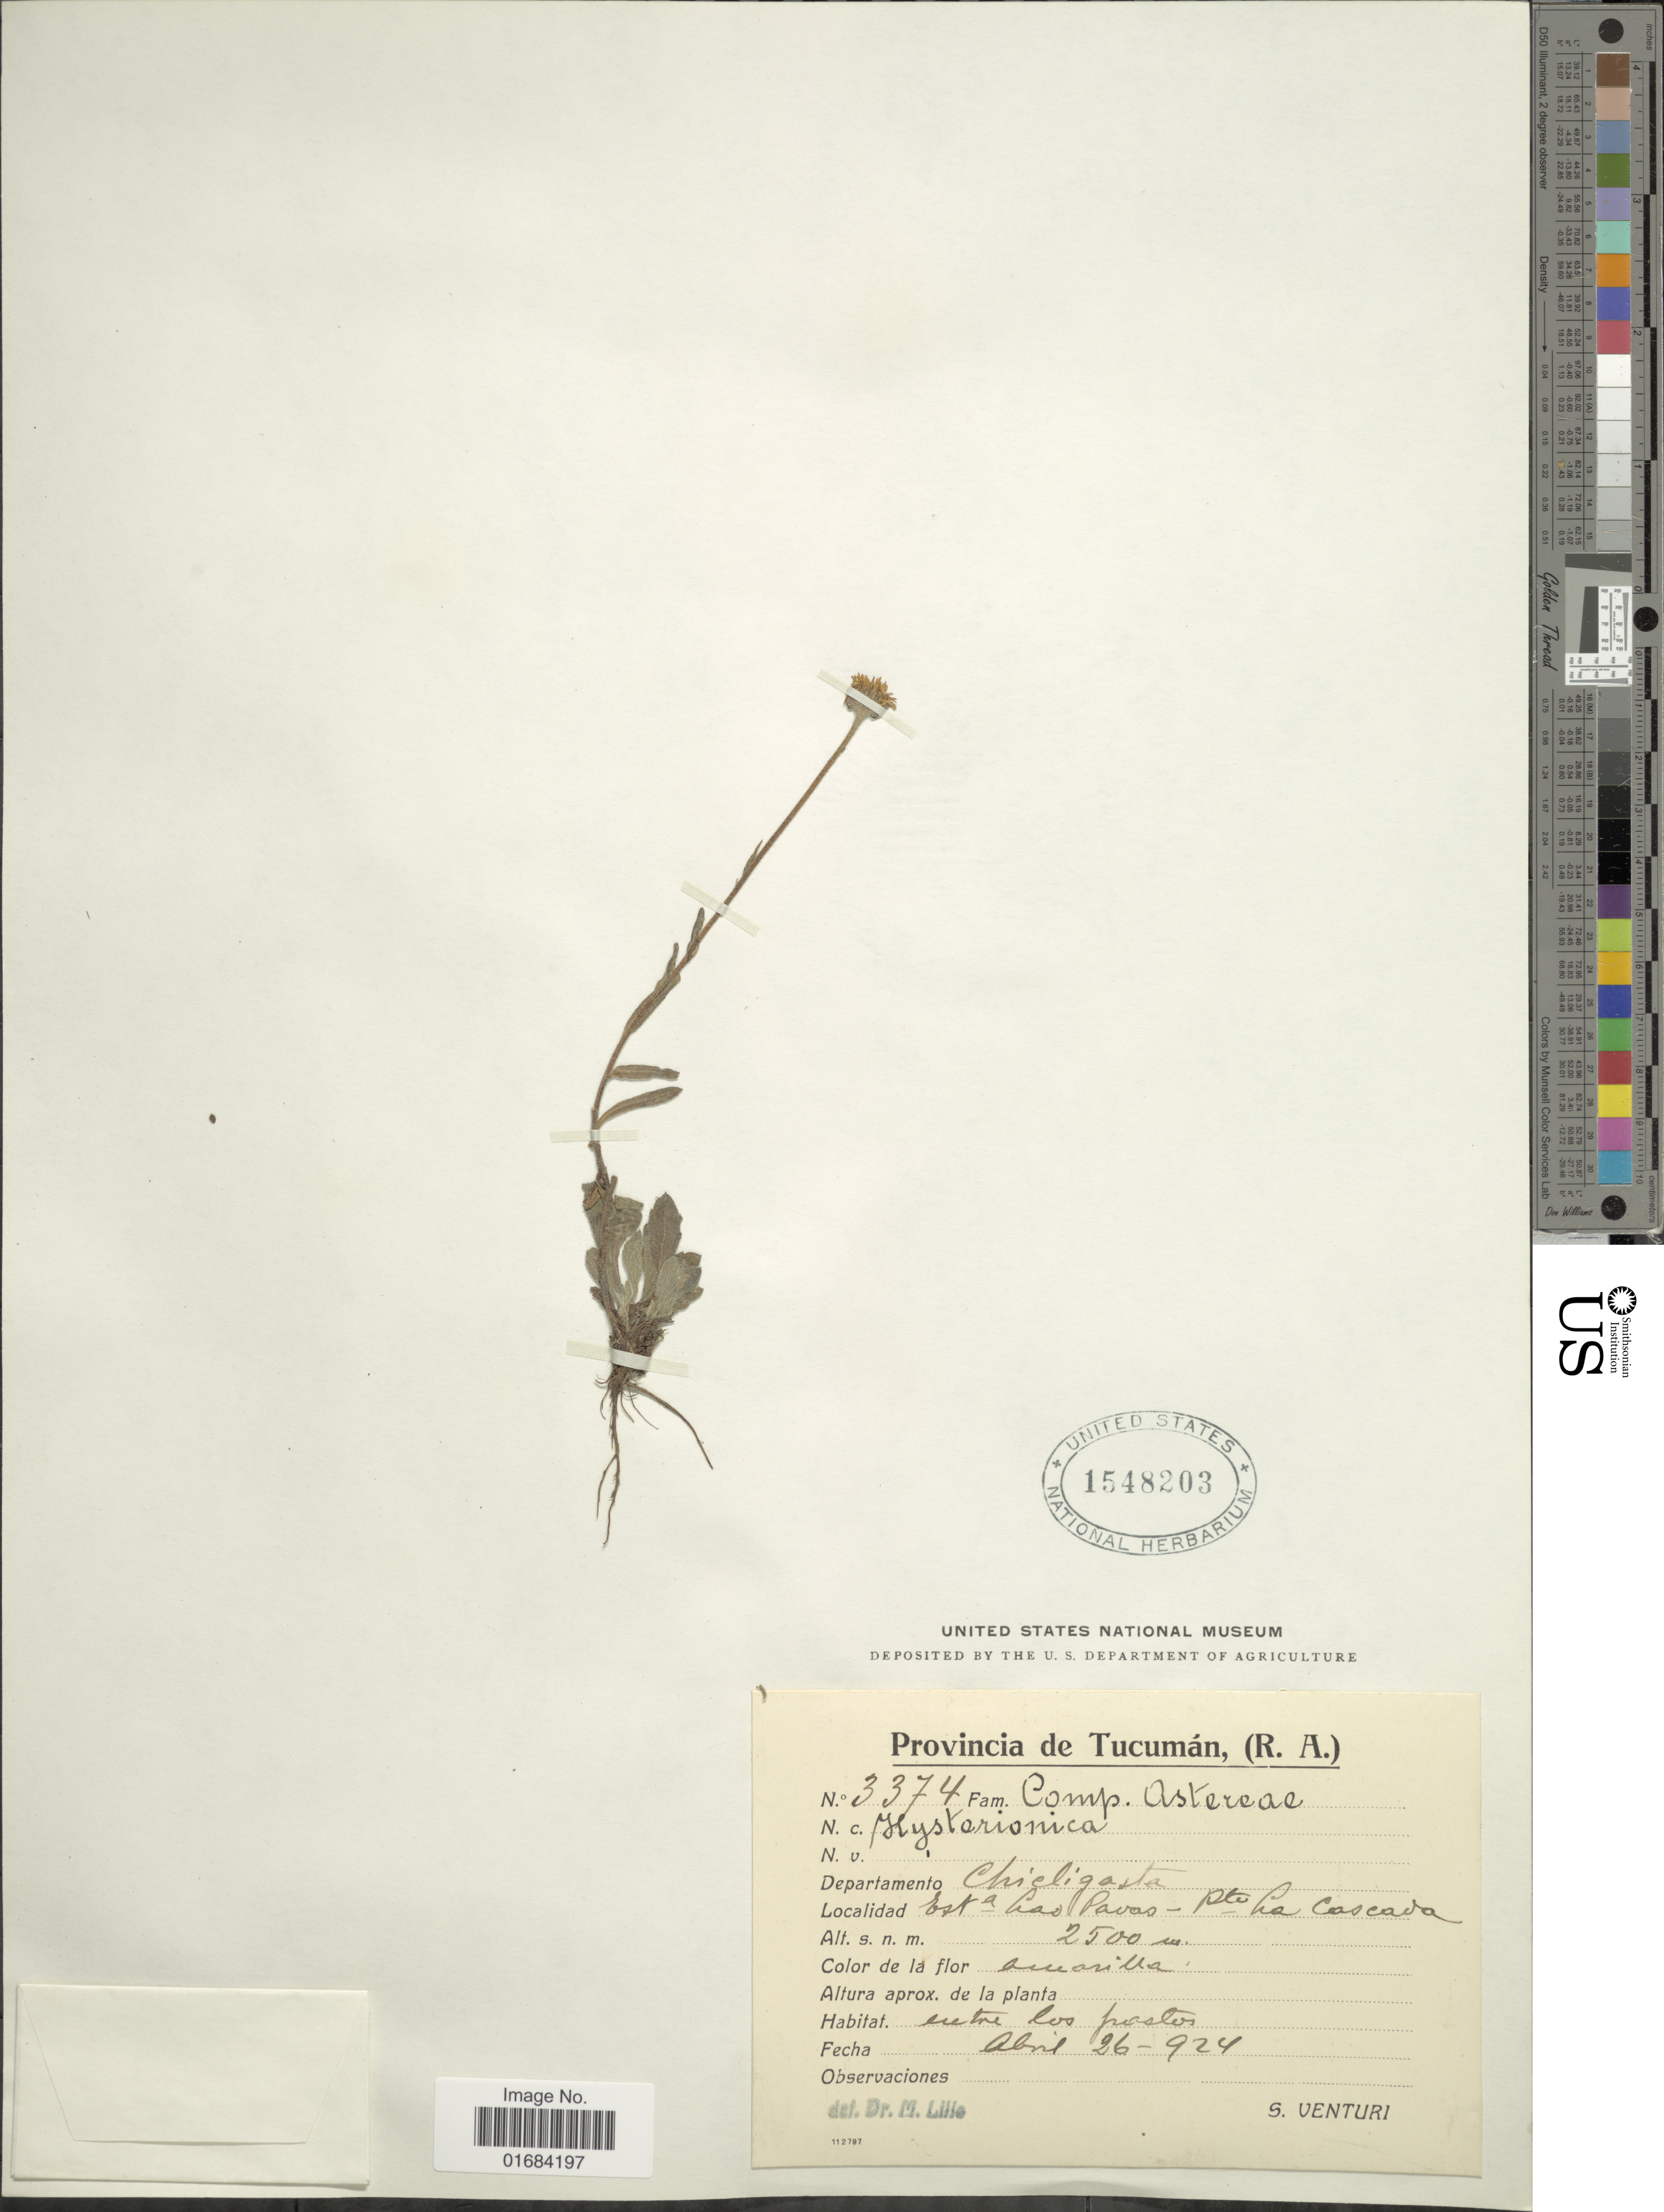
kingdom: Plantae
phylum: Tracheophyta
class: Magnoliopsida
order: Asterales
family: Asteraceae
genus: Hysterionica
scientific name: Hysterionica sp.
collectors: S. Venturi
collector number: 3374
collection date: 1924-04-26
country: Argentina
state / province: Tucuman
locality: (R.A.), Departamento Chicligasta, Est a Las Pavas - Dto La Cascada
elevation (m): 2500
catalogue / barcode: US 1548203